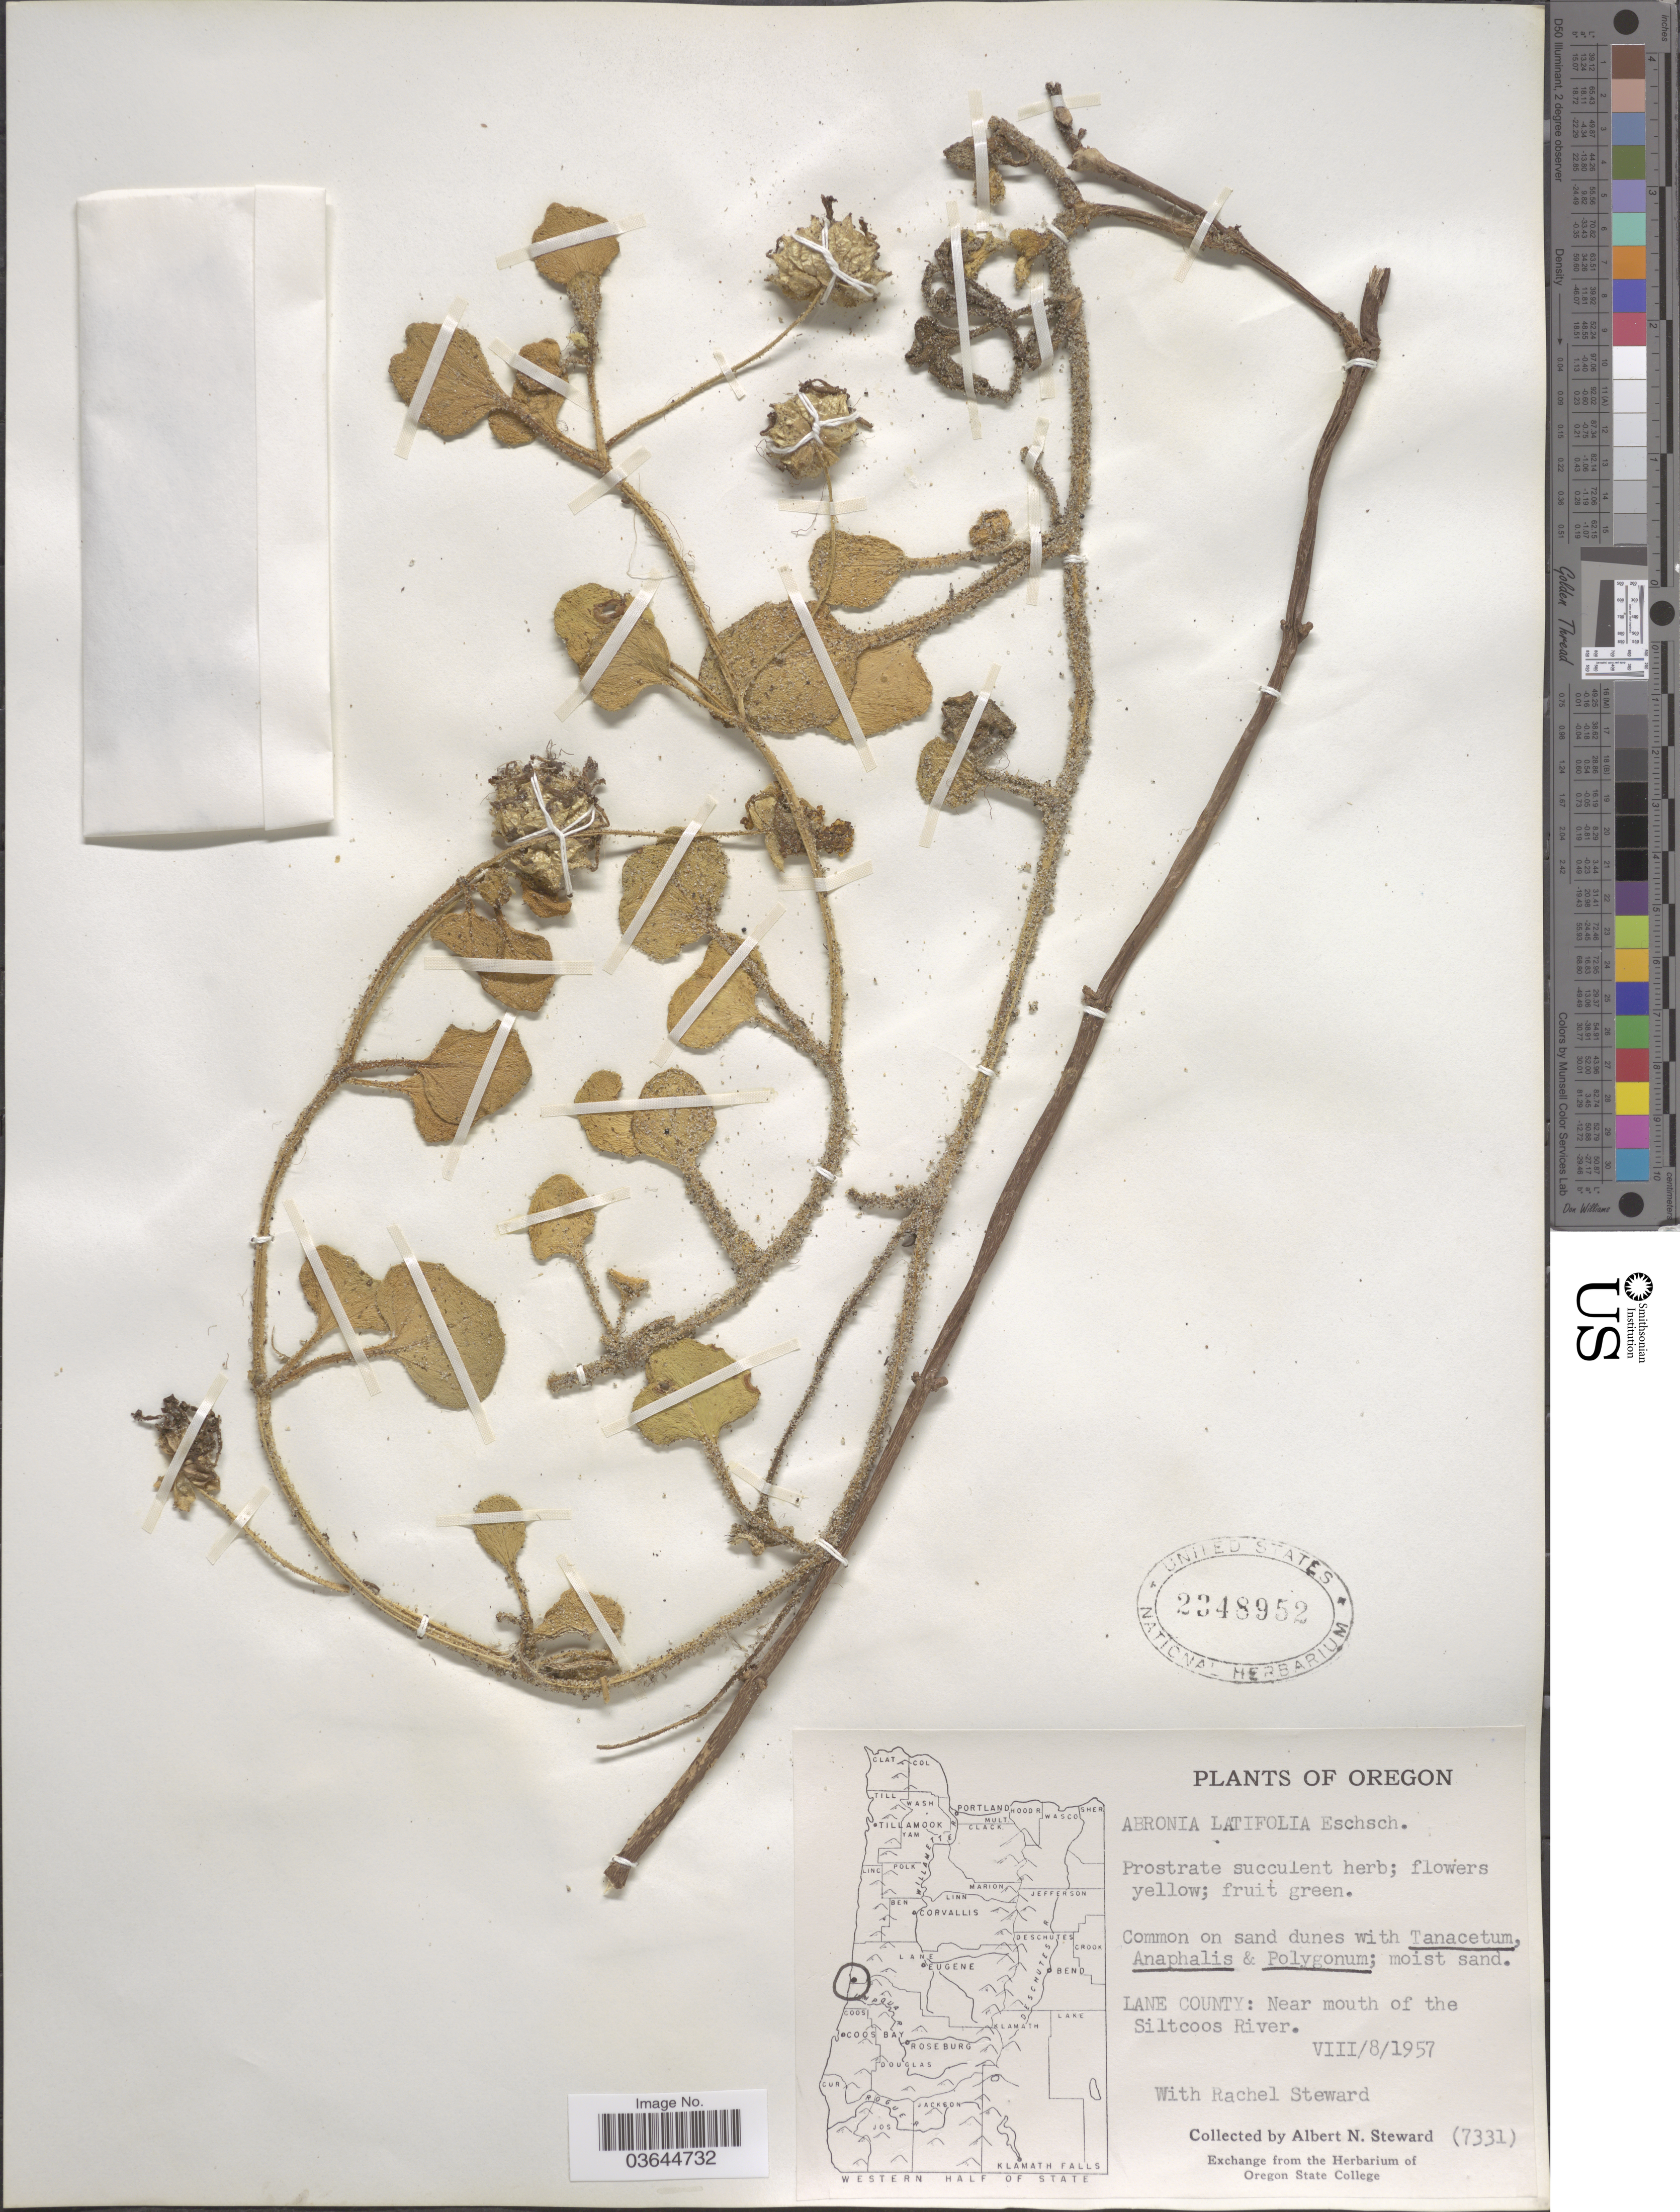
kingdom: Plantae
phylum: Tracheophyta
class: Magnoliopsida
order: Caryophyllales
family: Nyctaginaceae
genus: Abronia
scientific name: Abronia latifolia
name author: Eschsch.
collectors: A. N. Steward & R. Steward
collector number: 7331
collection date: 1957-08-08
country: United States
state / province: Oregon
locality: Lane County: Near mouth of the Siltcoos River.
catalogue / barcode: US 2348952